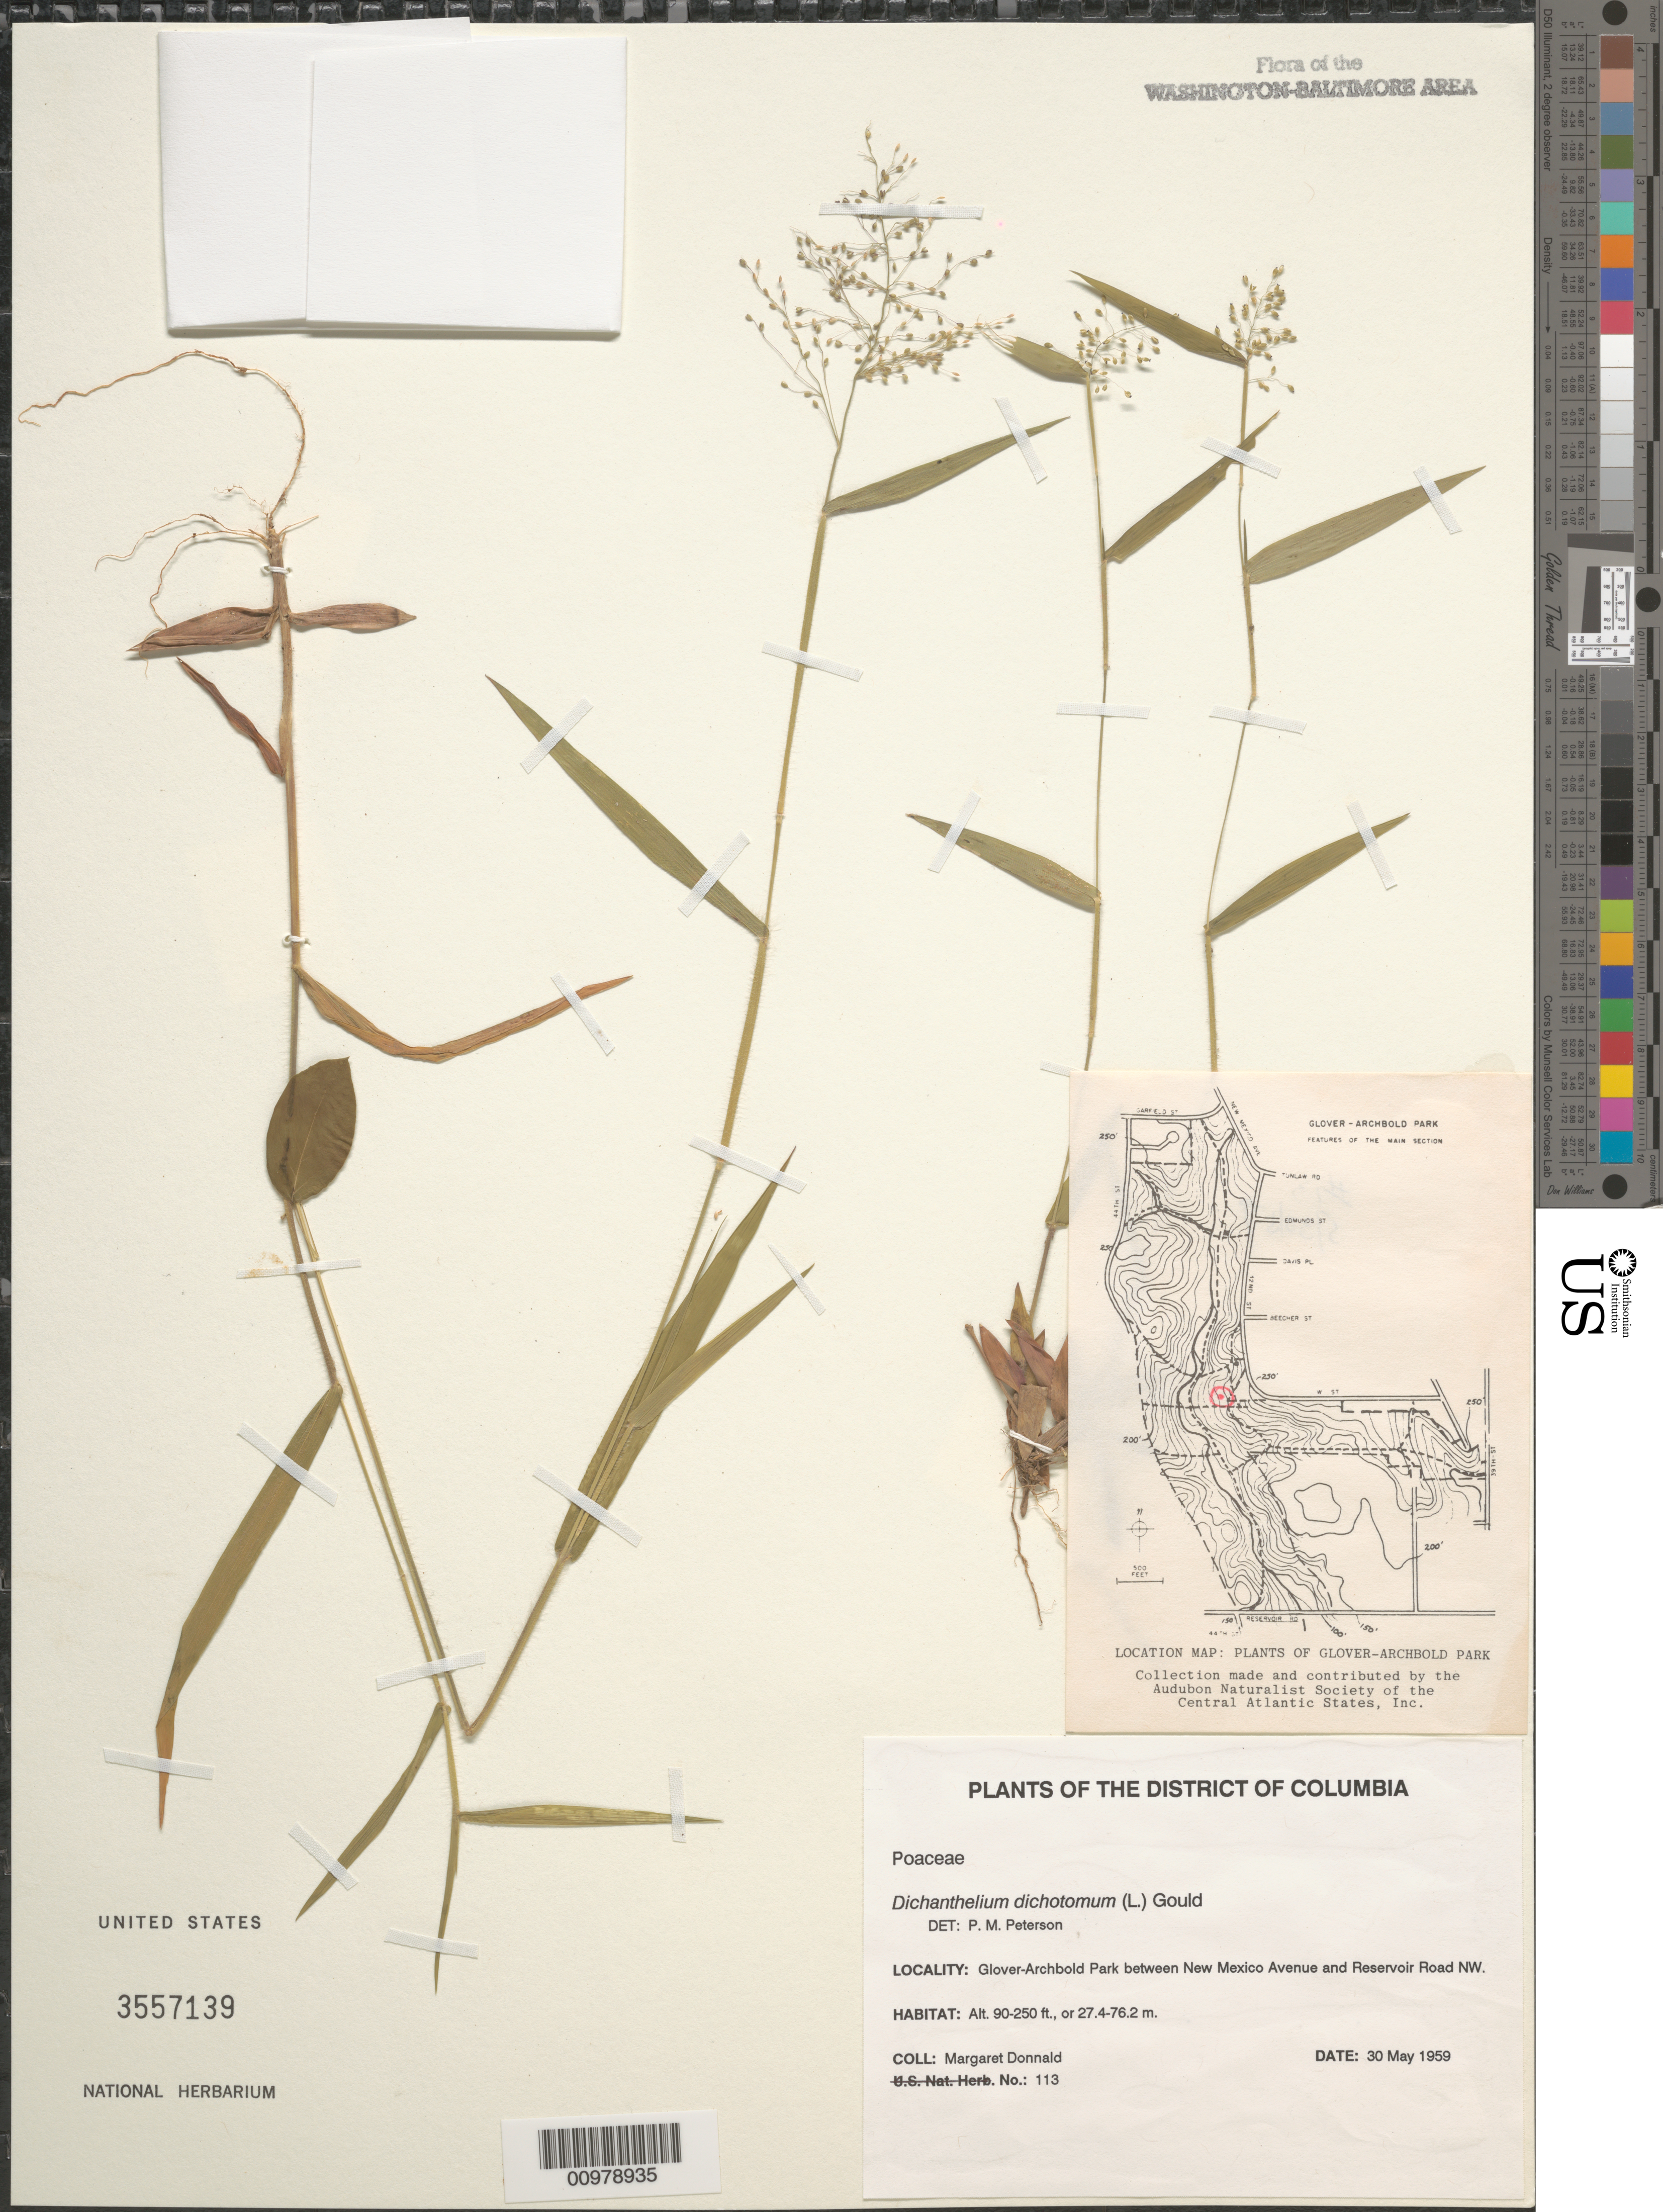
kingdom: Plantae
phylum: Tracheophyta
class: Liliopsida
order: Poales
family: Poaceae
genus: Dichanthelium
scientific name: Dichanthelium dichotomum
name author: (L.) Gould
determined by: Peterson, Paul M., (BOT), Smithsonian Institution - National Museum of Natural History (UNITED STATES)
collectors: M. Donnald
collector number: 113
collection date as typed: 30 May 1959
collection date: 1959-05-30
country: United States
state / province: District of Columbia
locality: Glover-Archbold Park between New Mexico Avenue and Reservoir Road NW.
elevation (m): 27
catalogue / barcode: US 3557139